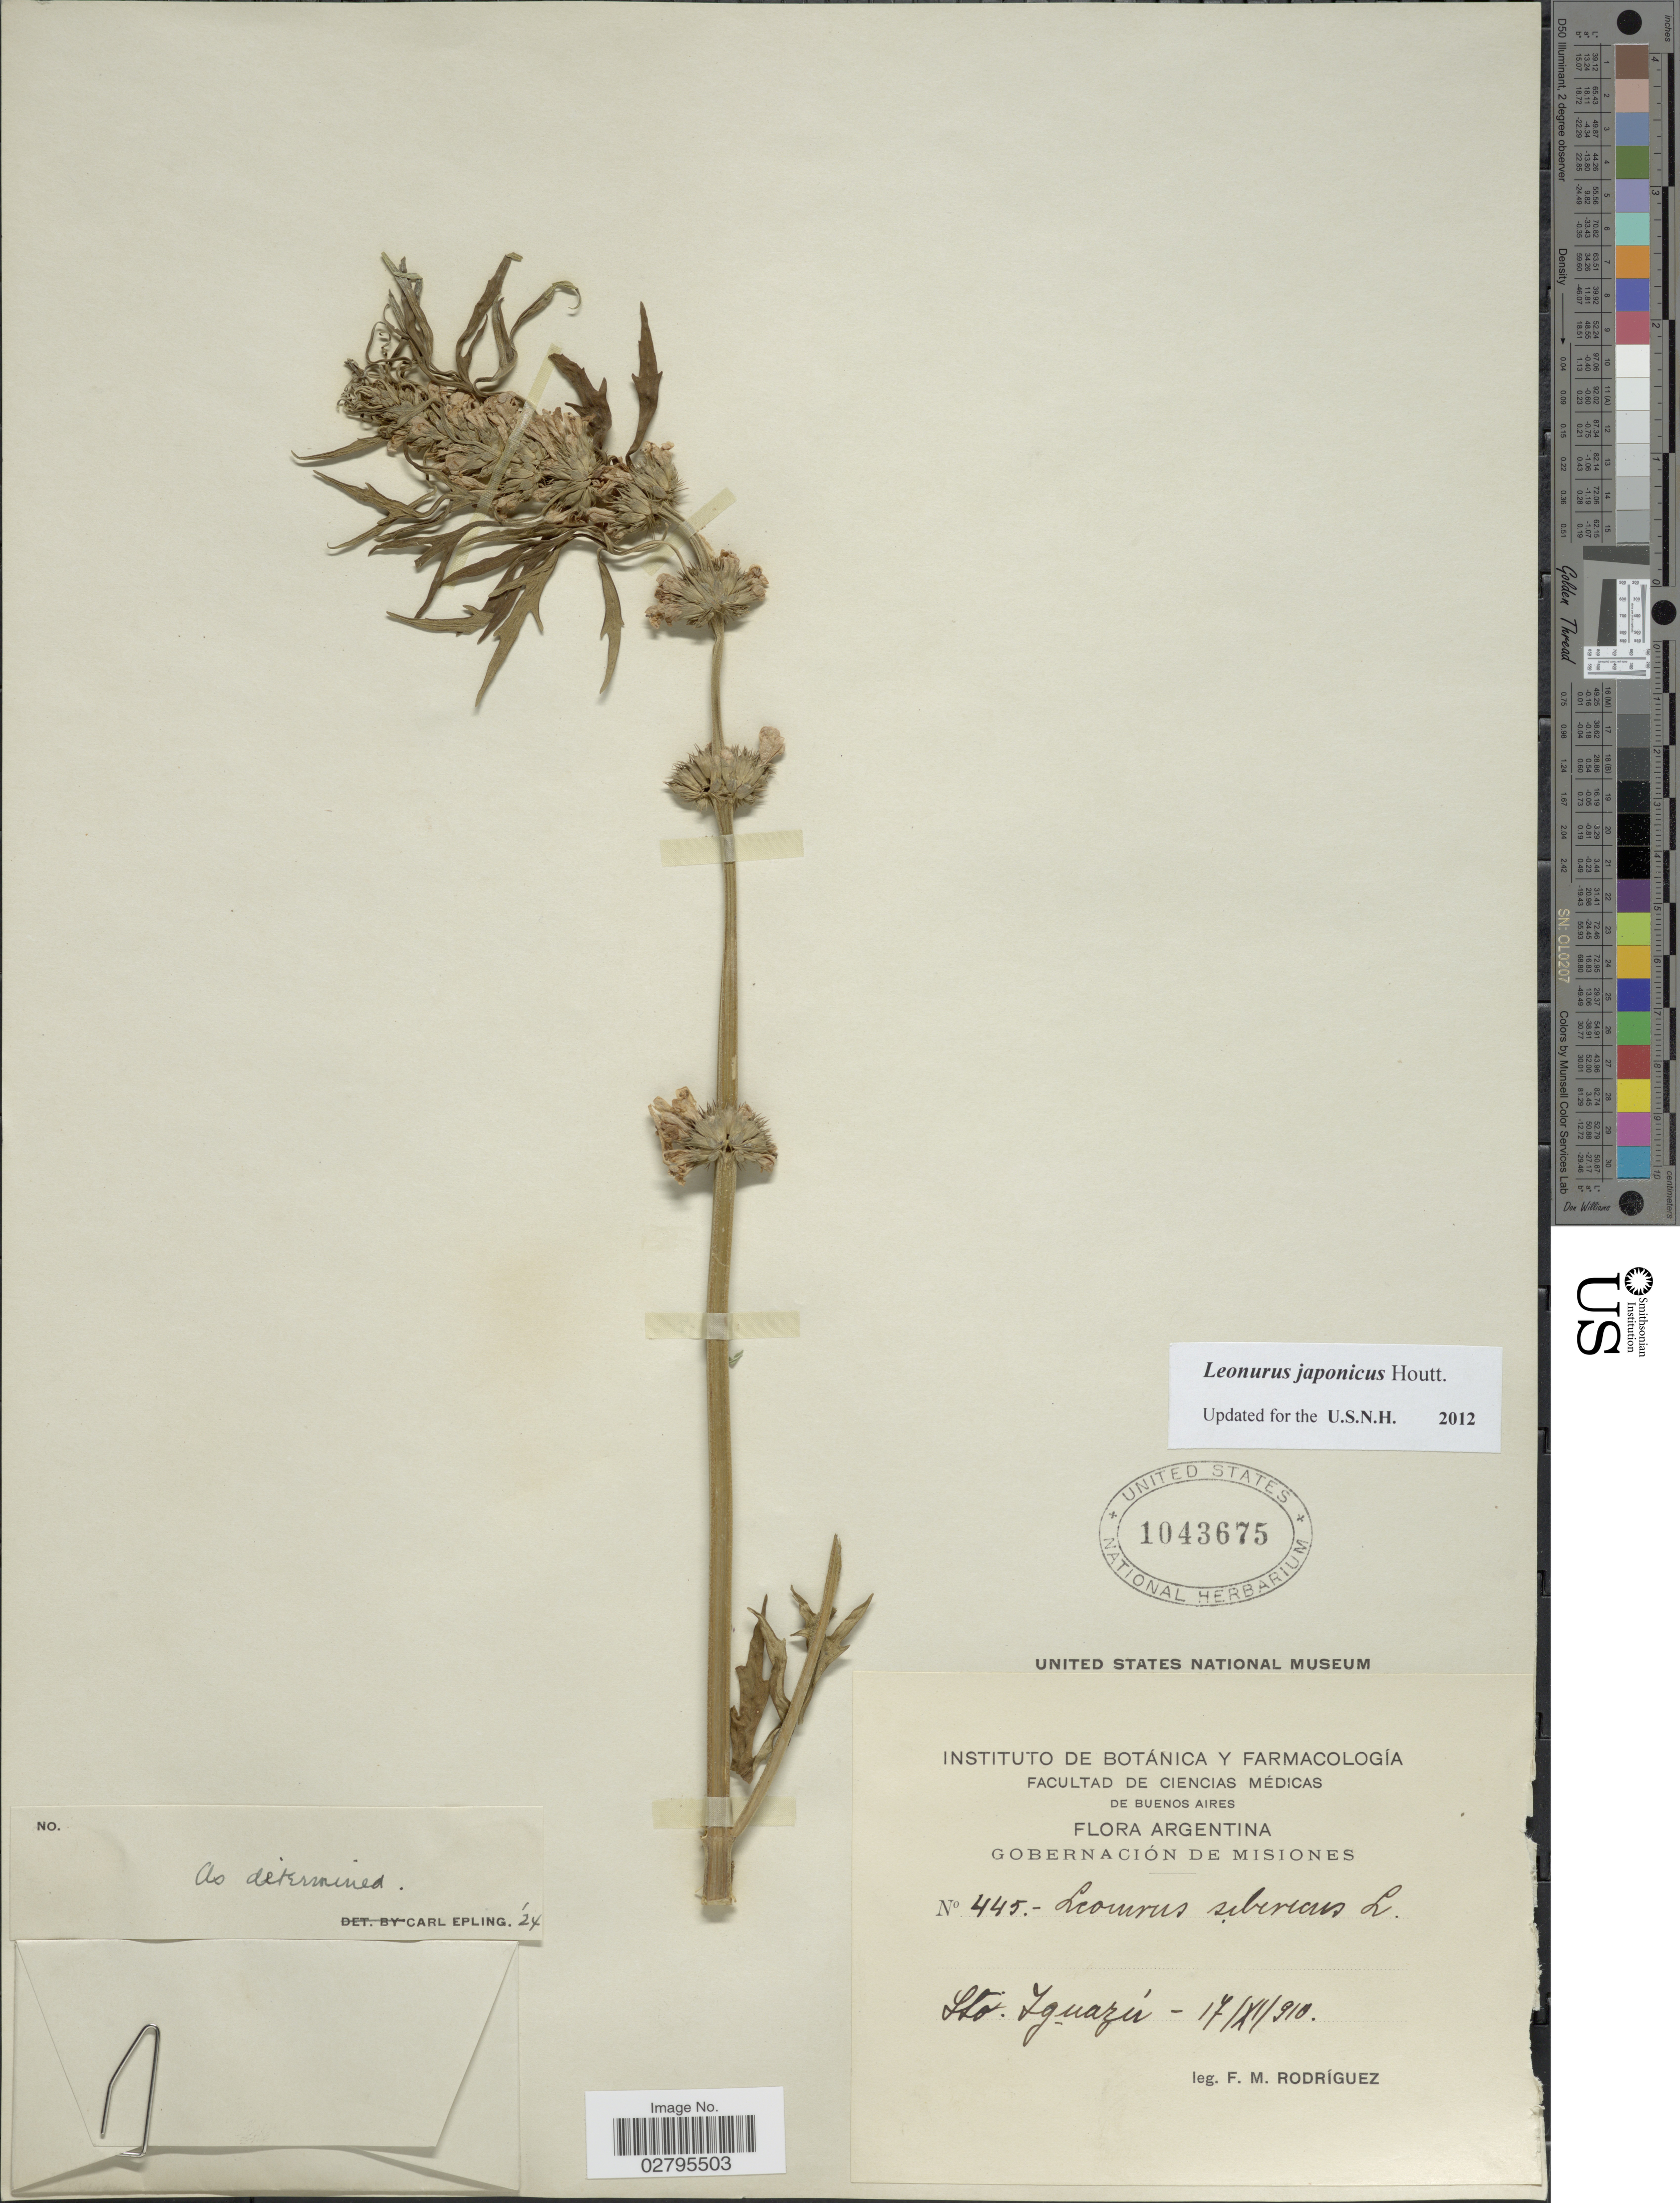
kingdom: Plantae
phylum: Tracheophyta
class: Magnoliopsida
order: Lamiales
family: Lamiaceae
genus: Leonurus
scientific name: Leonurus japonicus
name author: Houtt.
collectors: F. M. Rodriguez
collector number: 445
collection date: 1910-11-17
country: Argentina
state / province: Misiones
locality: Gobernacíon de Misiones. Sto. Iguazú.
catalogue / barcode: US 1043675